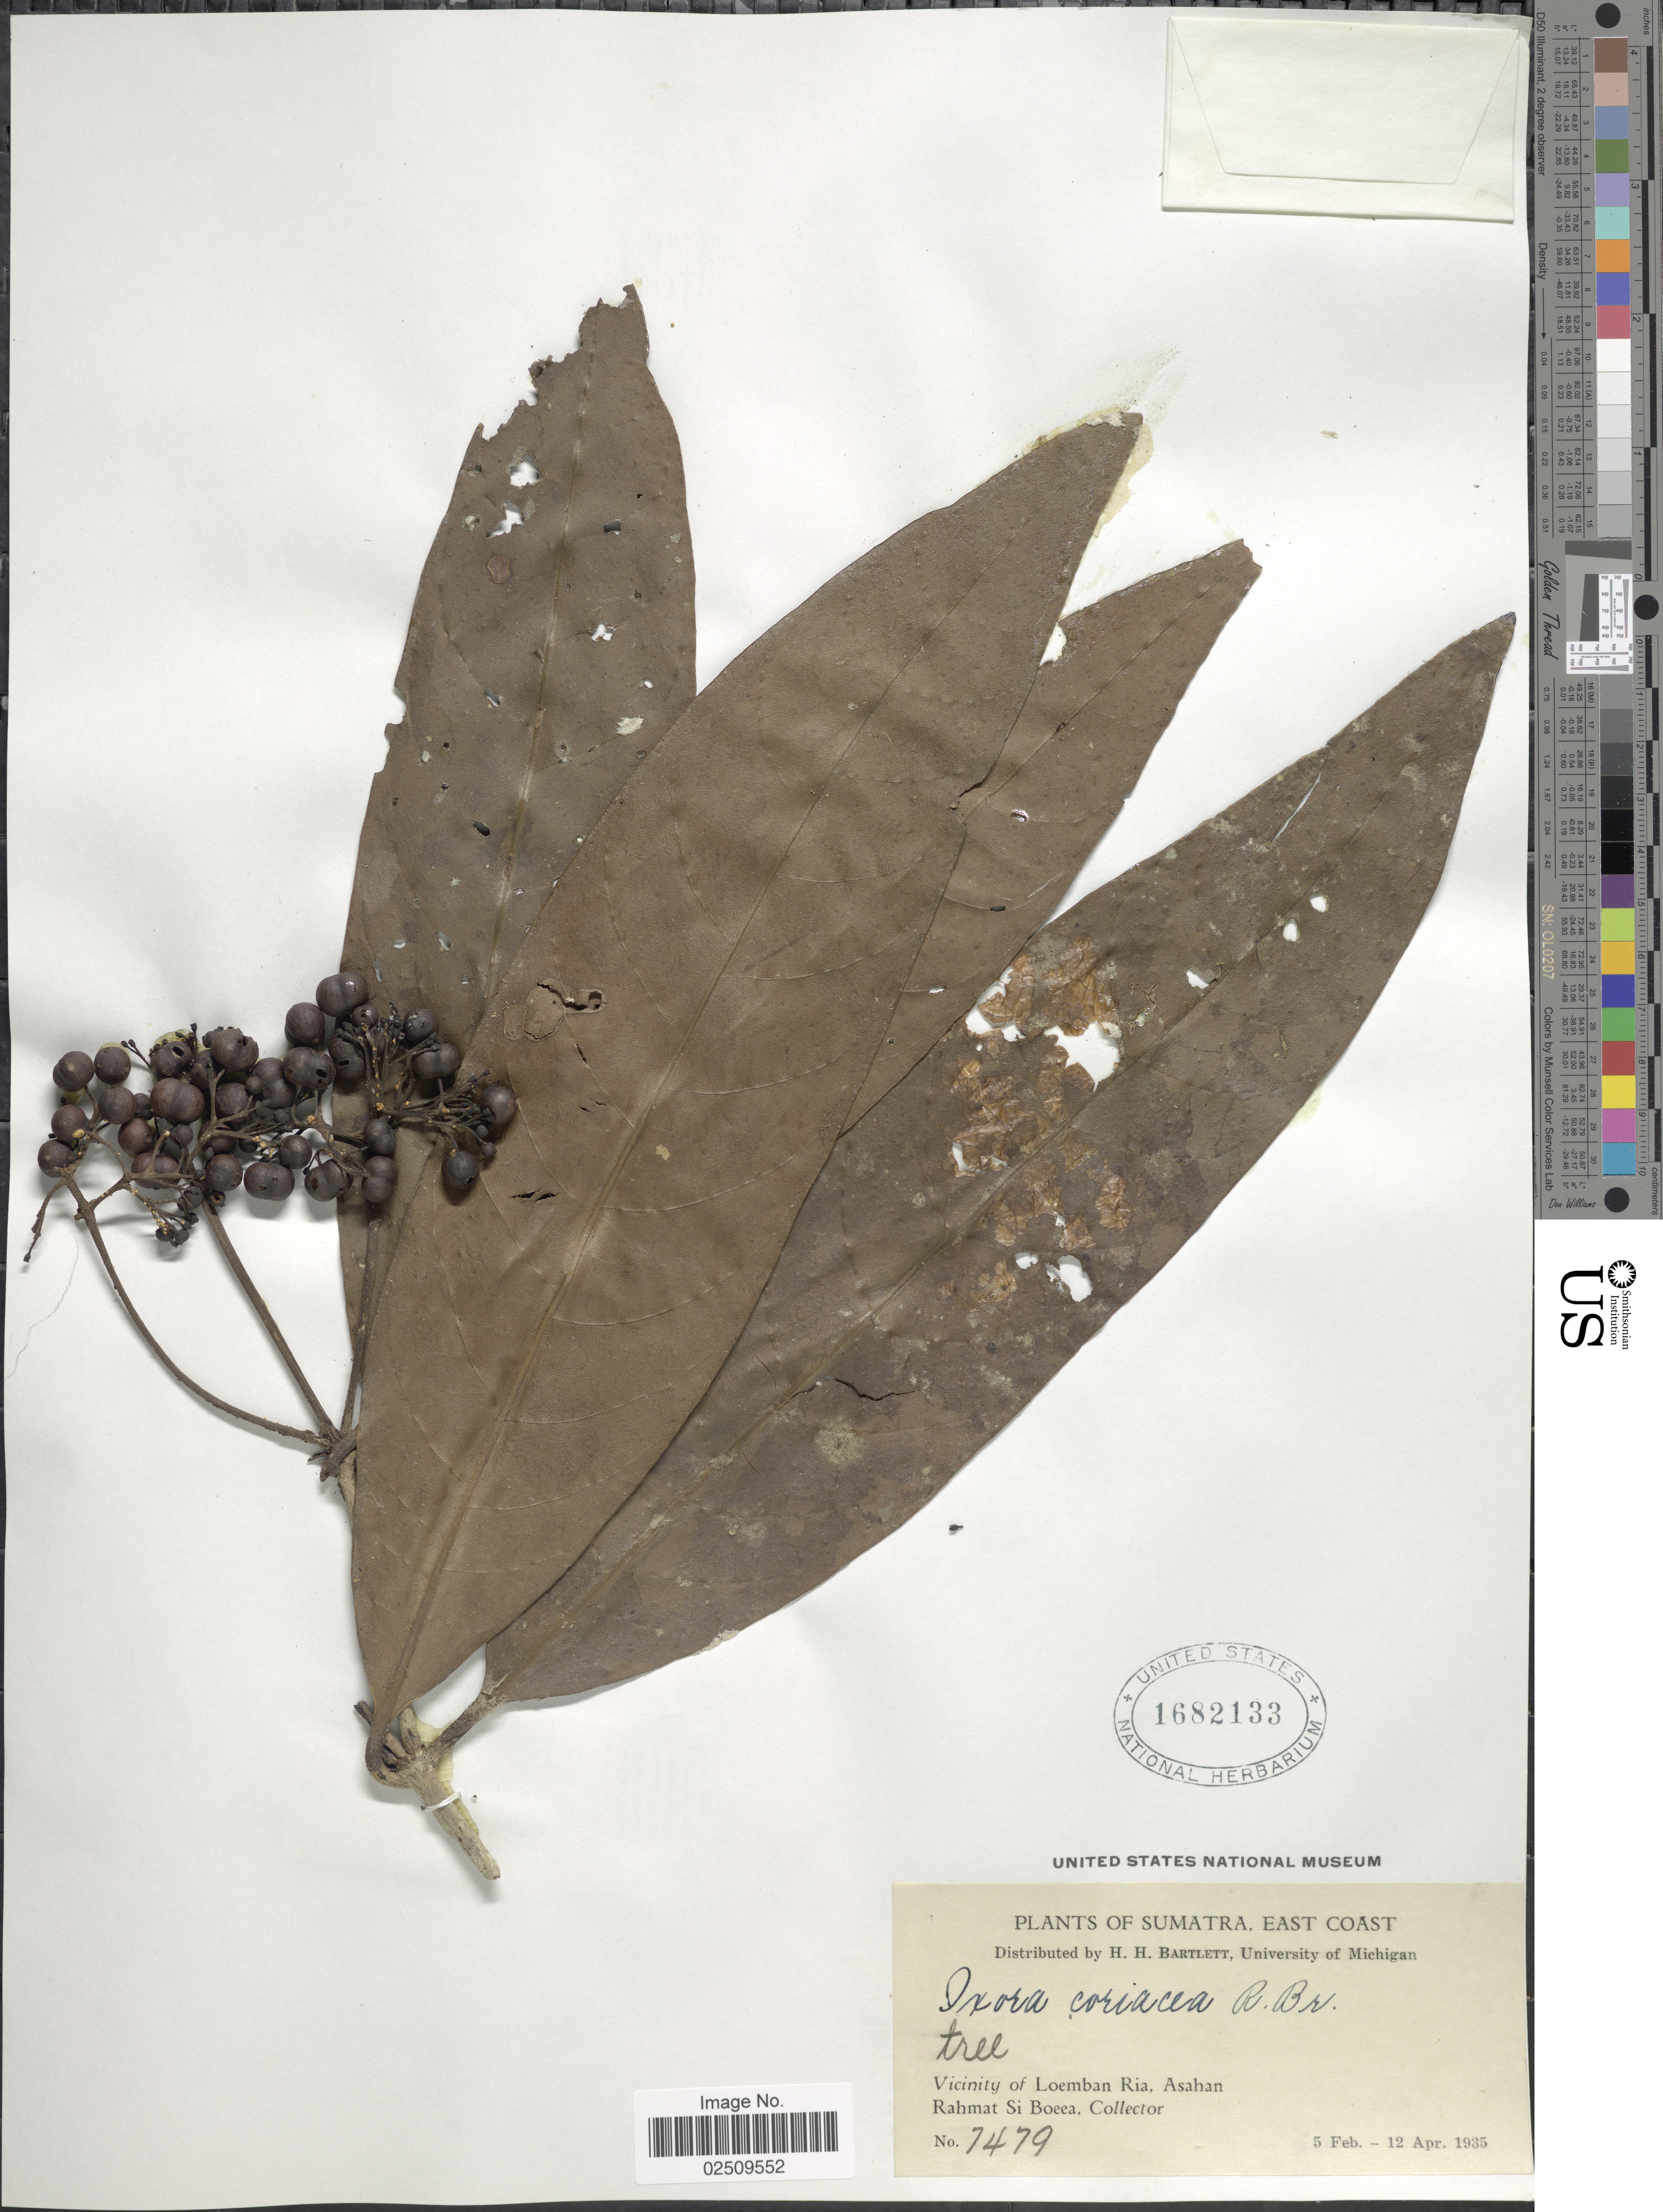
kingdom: Plantae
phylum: Tracheophyta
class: Magnoliopsida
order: Gentianales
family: Rubiaceae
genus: Ixora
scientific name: Ixora coriacea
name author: Wall. ex Steud.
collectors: Rahmat Si Boeea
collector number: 7479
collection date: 1935-02-05/1935-04-12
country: Indonesia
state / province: Sumatra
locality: East Coast, Vicinity of Loemban Ria, Asahan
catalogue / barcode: US 1682133